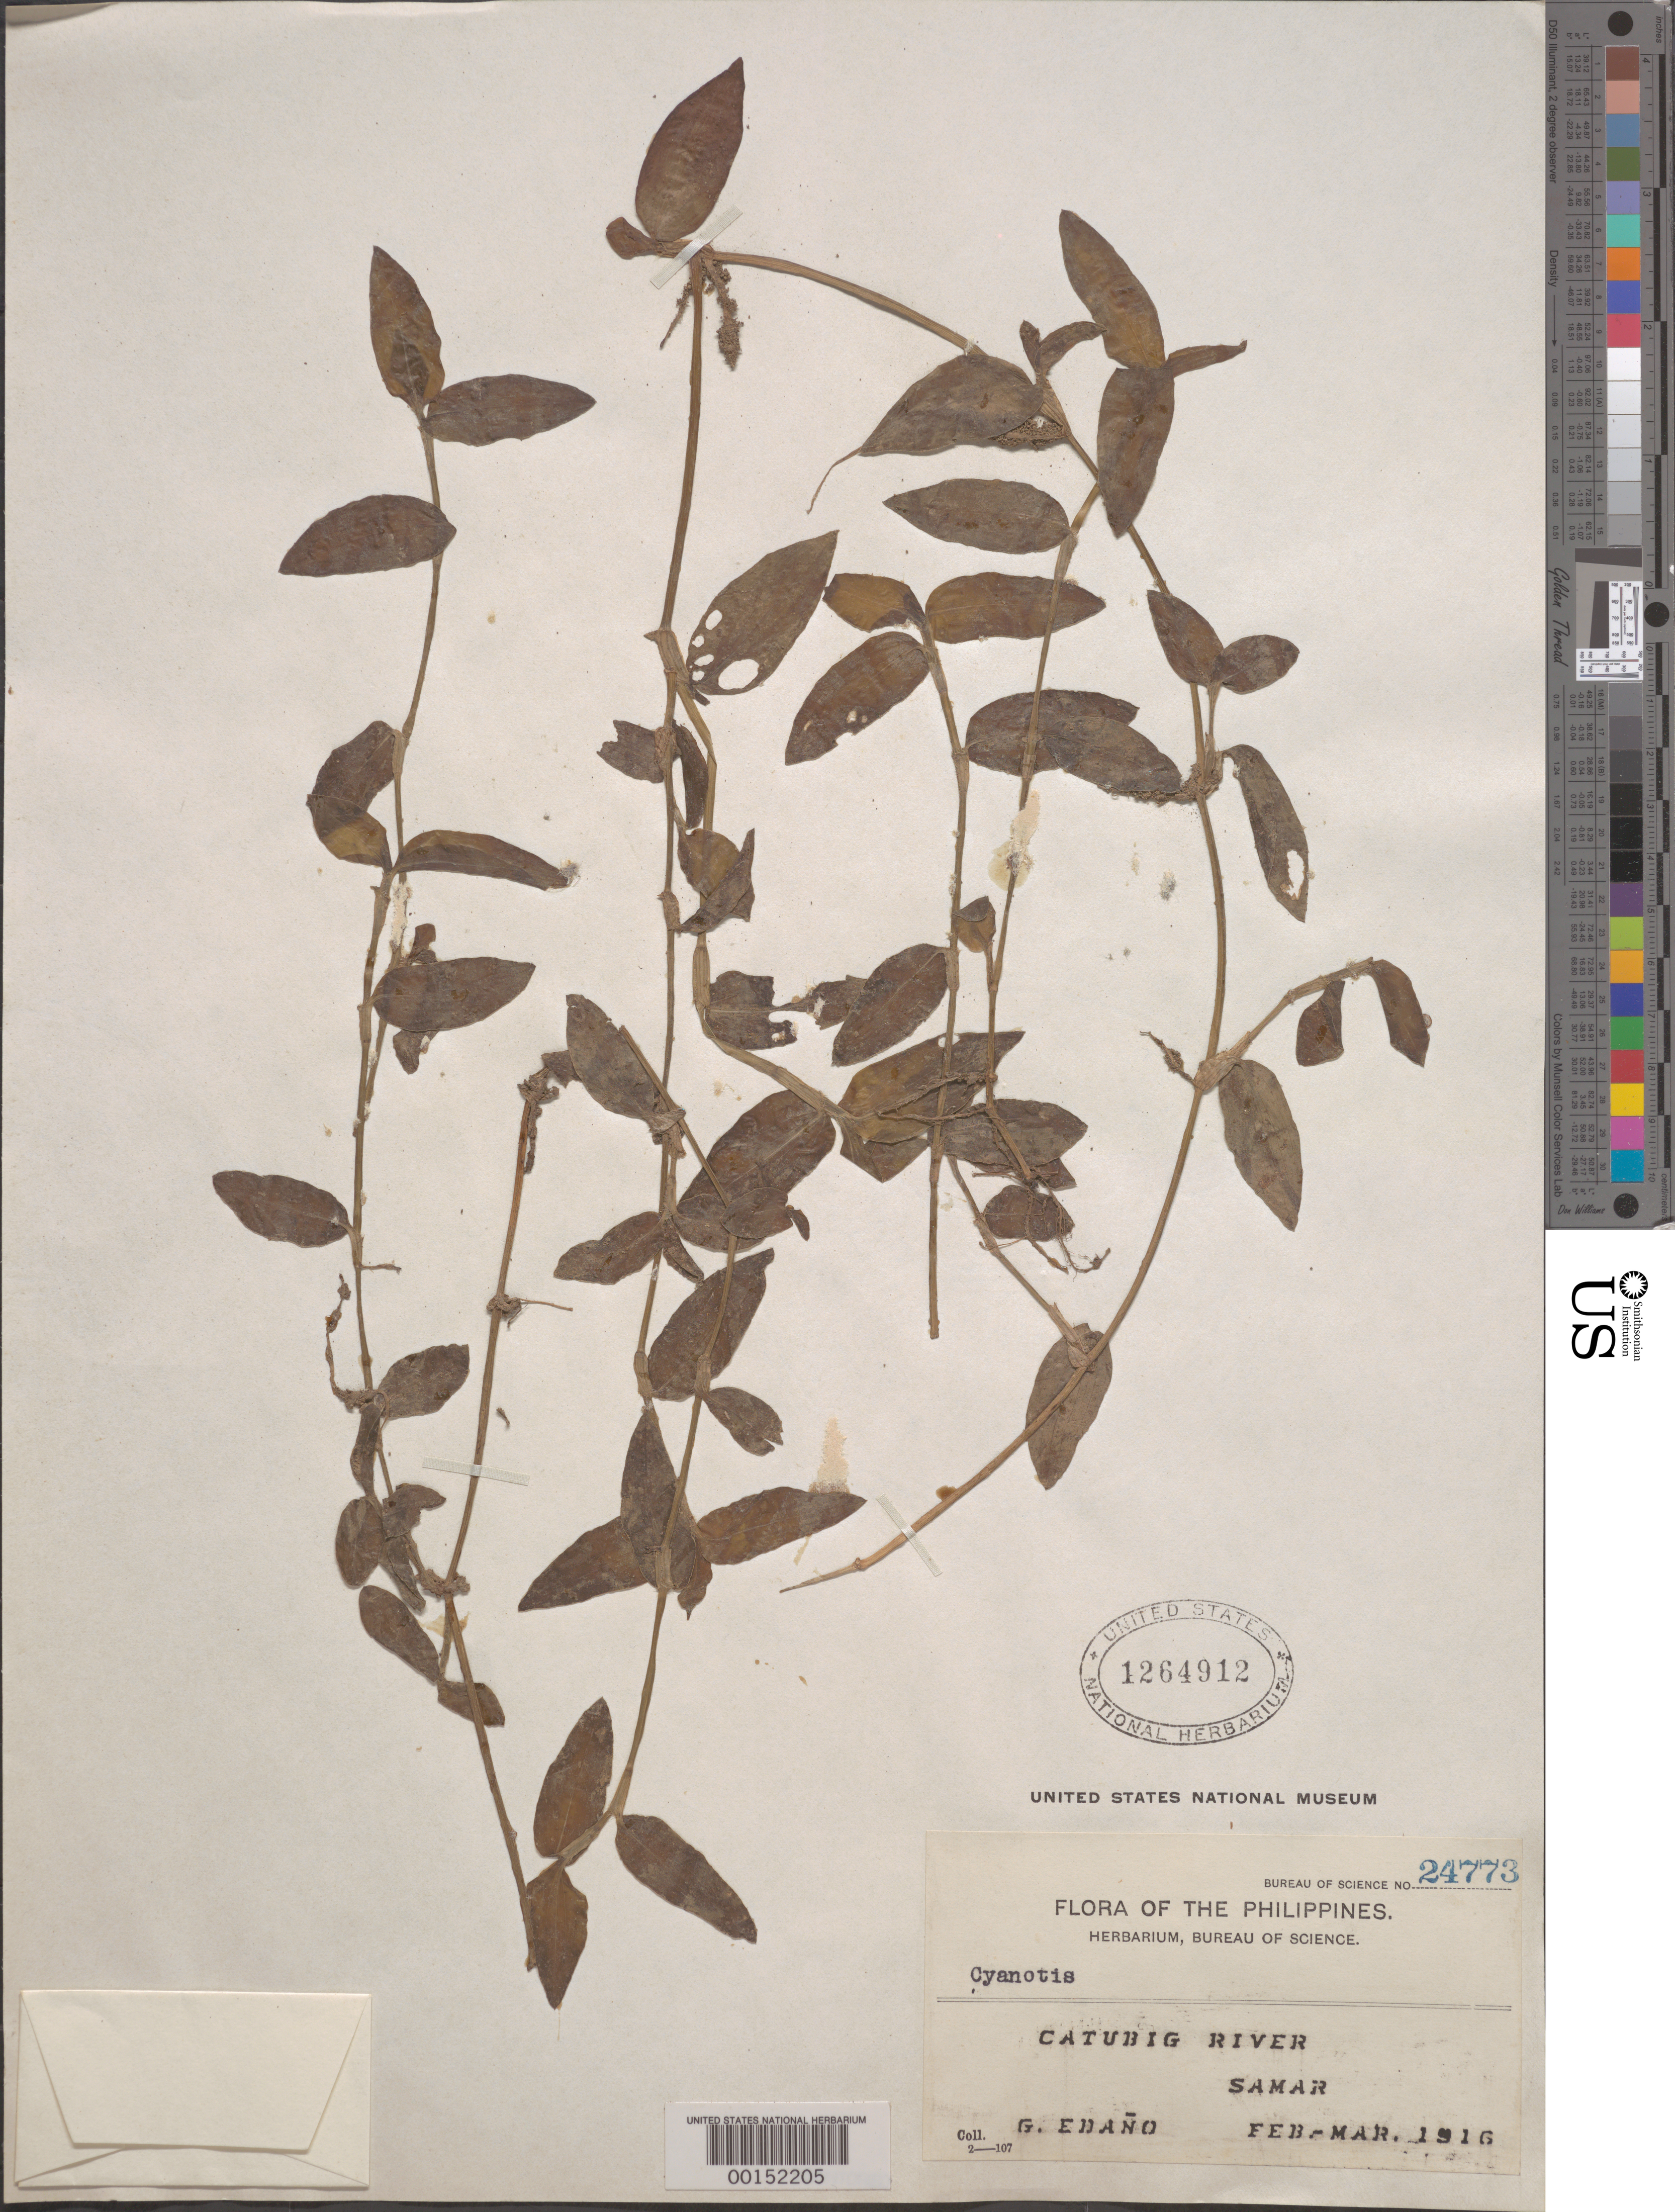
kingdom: Plantae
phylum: Tracheophyta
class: Liliopsida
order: Commelinales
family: Commelinaceae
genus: Belosynapsis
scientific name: Belosynapsis ciliata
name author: (Blume) R.S. Rao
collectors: G. E. Edaño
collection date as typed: Feb 1916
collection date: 1916-02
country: Philippines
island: Samar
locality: Catubig river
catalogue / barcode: US 1264912